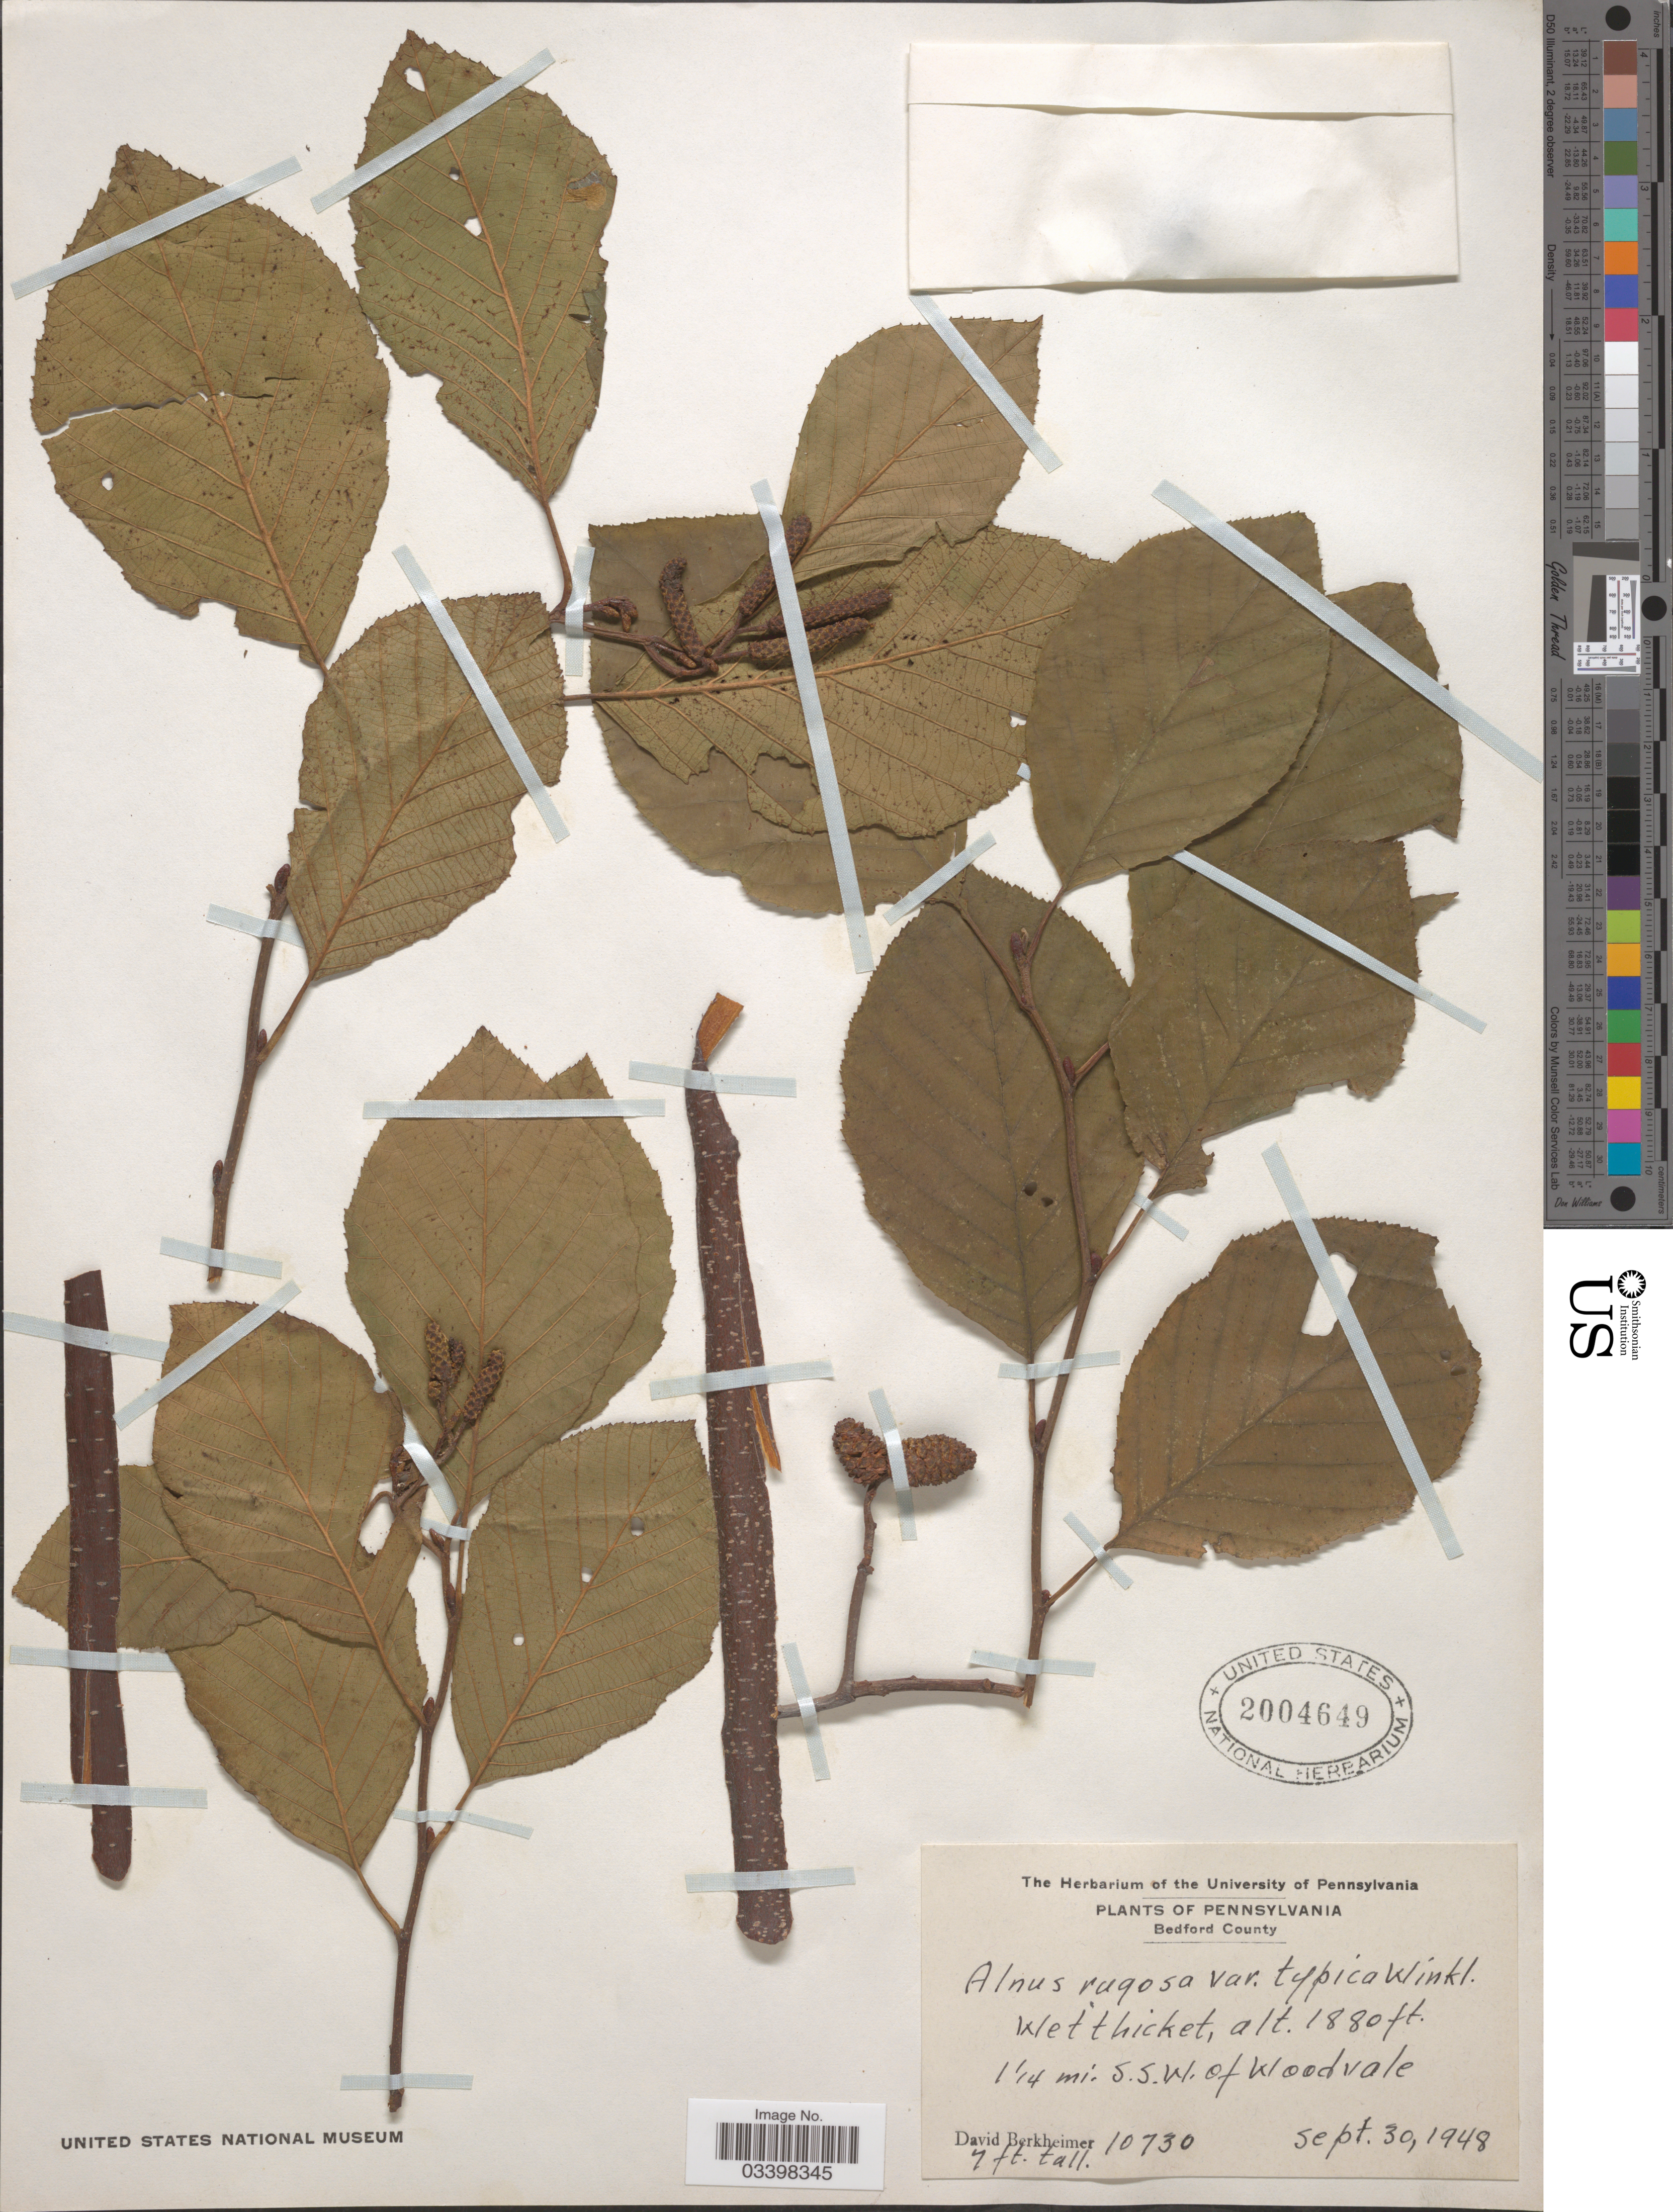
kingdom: Plantae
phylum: Tracheophyta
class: Magnoliopsida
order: Fagales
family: Betulaceae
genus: Alnus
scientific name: Alnus serrulata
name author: (Aiton) Willd.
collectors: D. Berkheimer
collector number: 10730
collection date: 1948-09-30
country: United States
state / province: Pennsylvania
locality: Bedford County. 1¼ mi. S.S.W. of Woodvale.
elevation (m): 573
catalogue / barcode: US 2004649